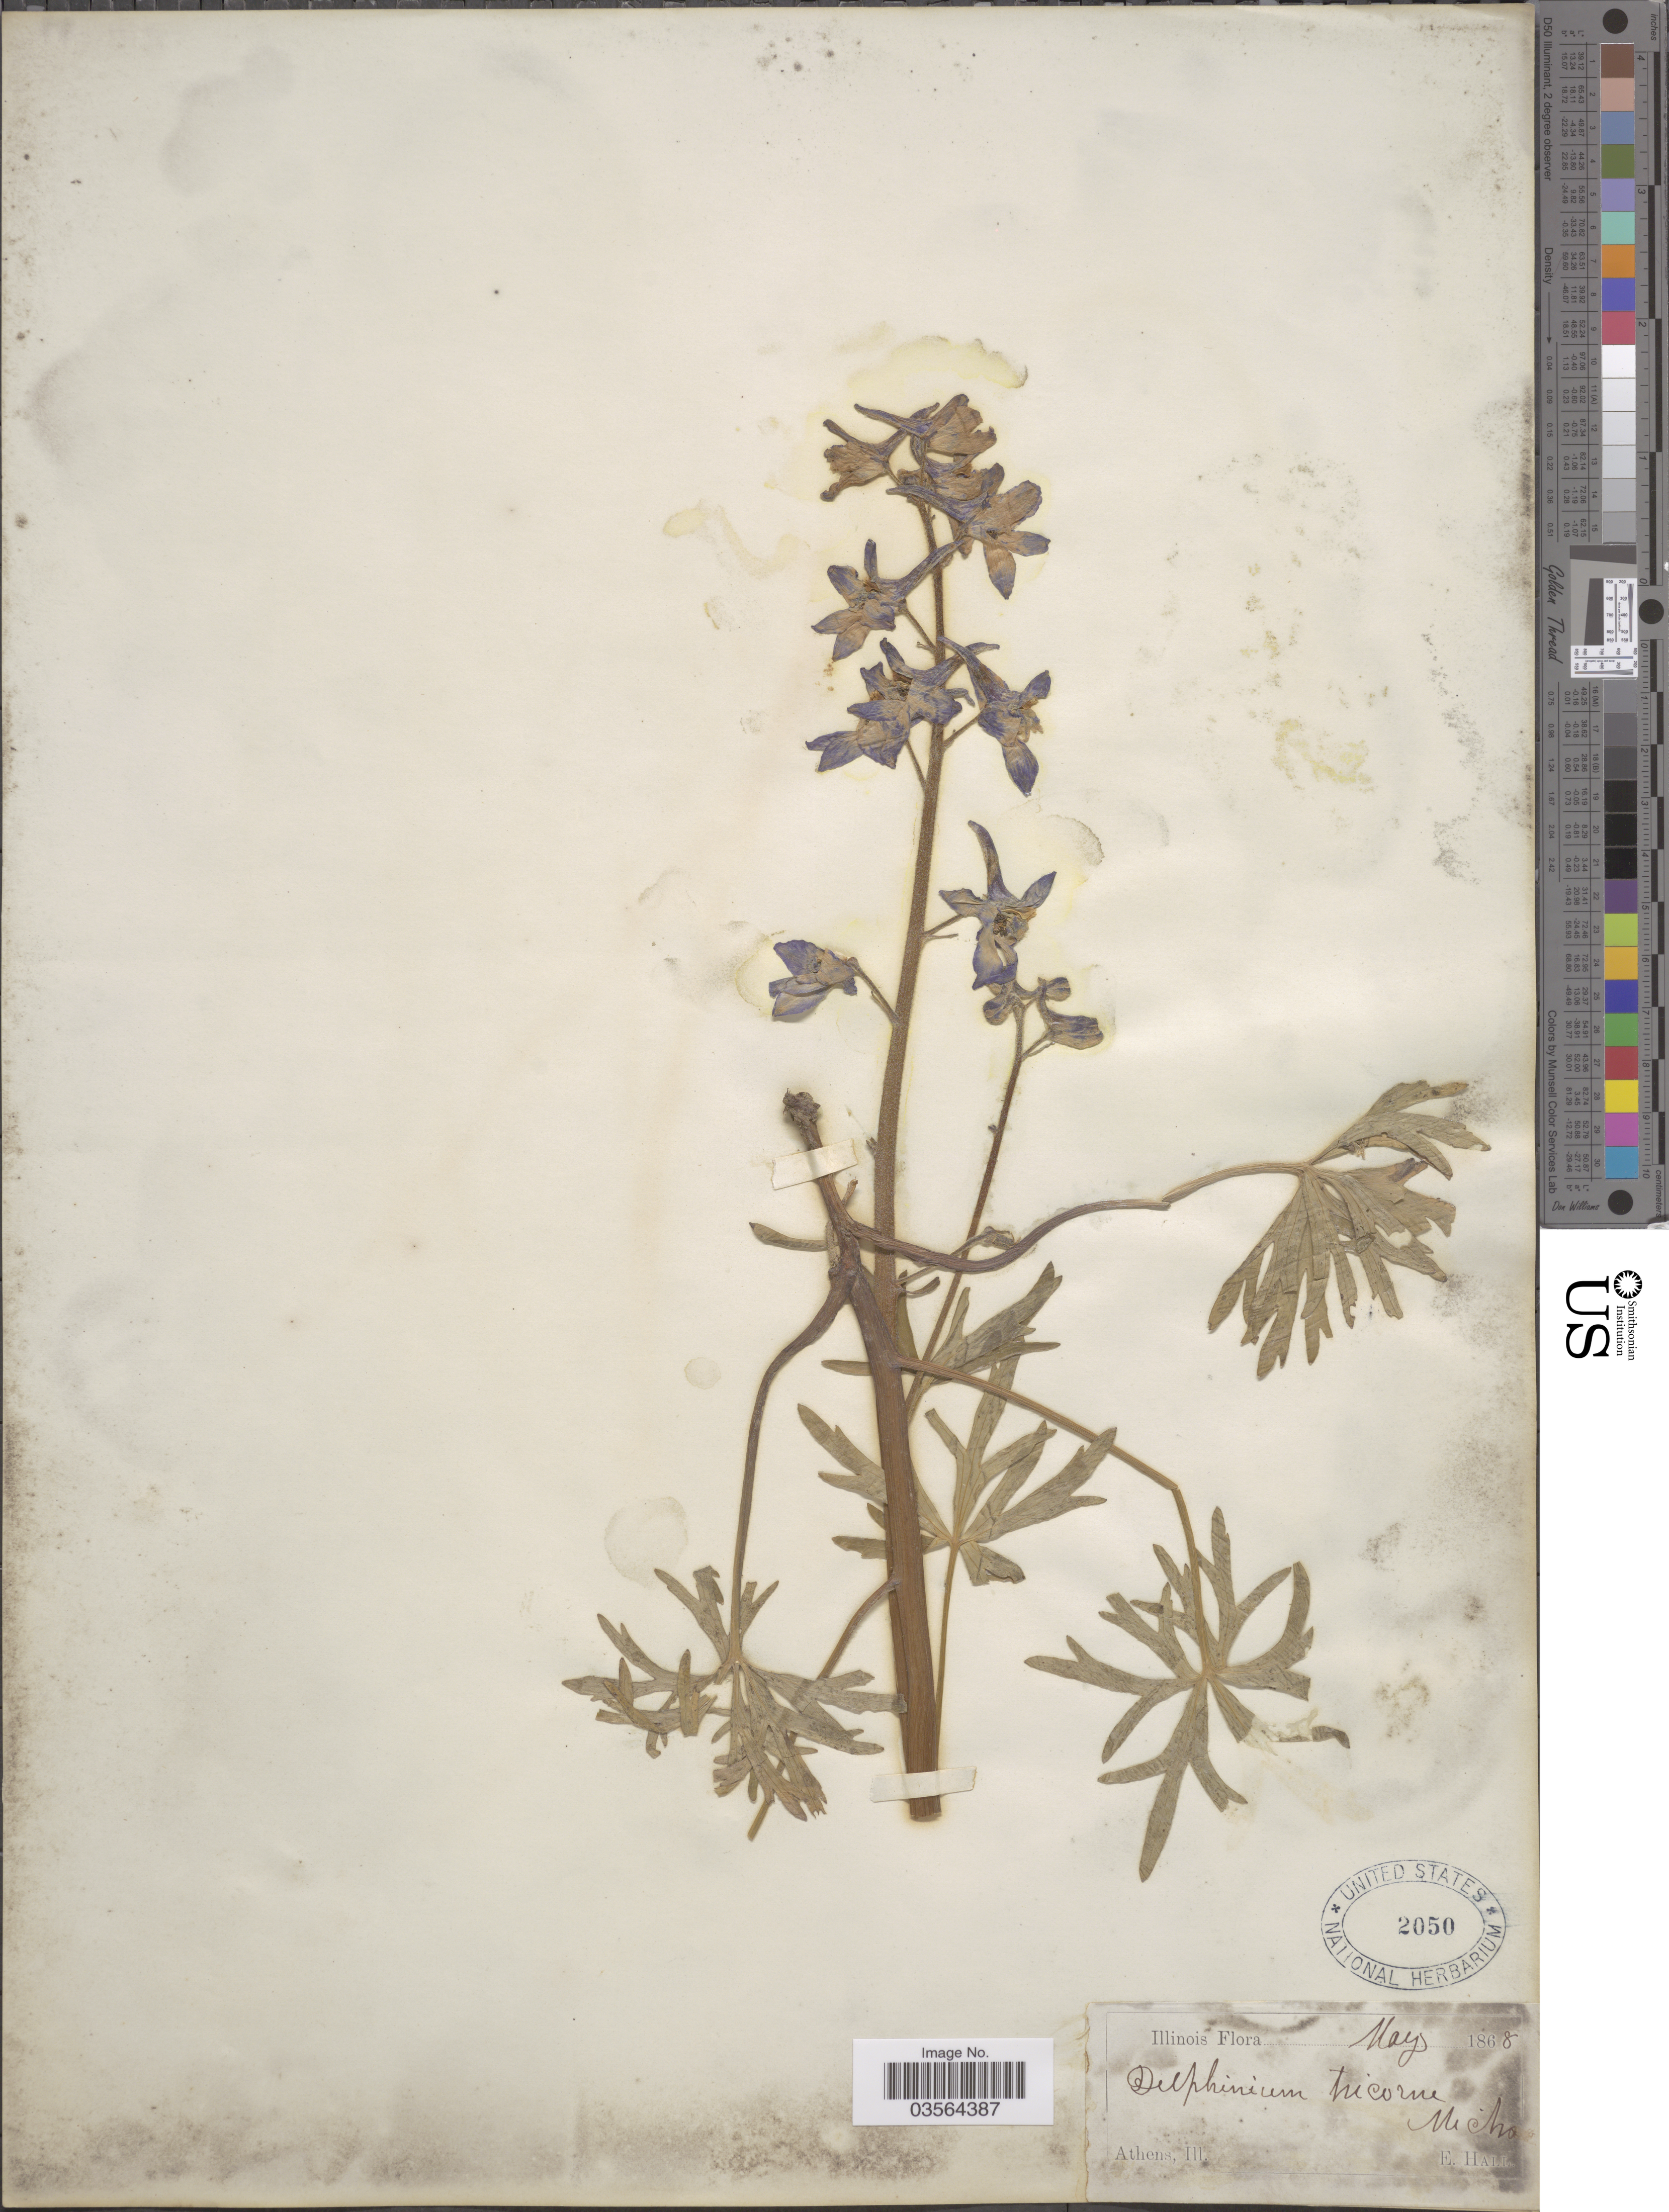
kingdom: Plantae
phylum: Tracheophyta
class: Magnoliopsida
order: Ranunculales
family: Ranunculaceae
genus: Delphinium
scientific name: Delphinium tricorne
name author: Michx.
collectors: E. Hall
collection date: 1868-05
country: United States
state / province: Illinois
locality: Athens.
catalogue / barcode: US 2050